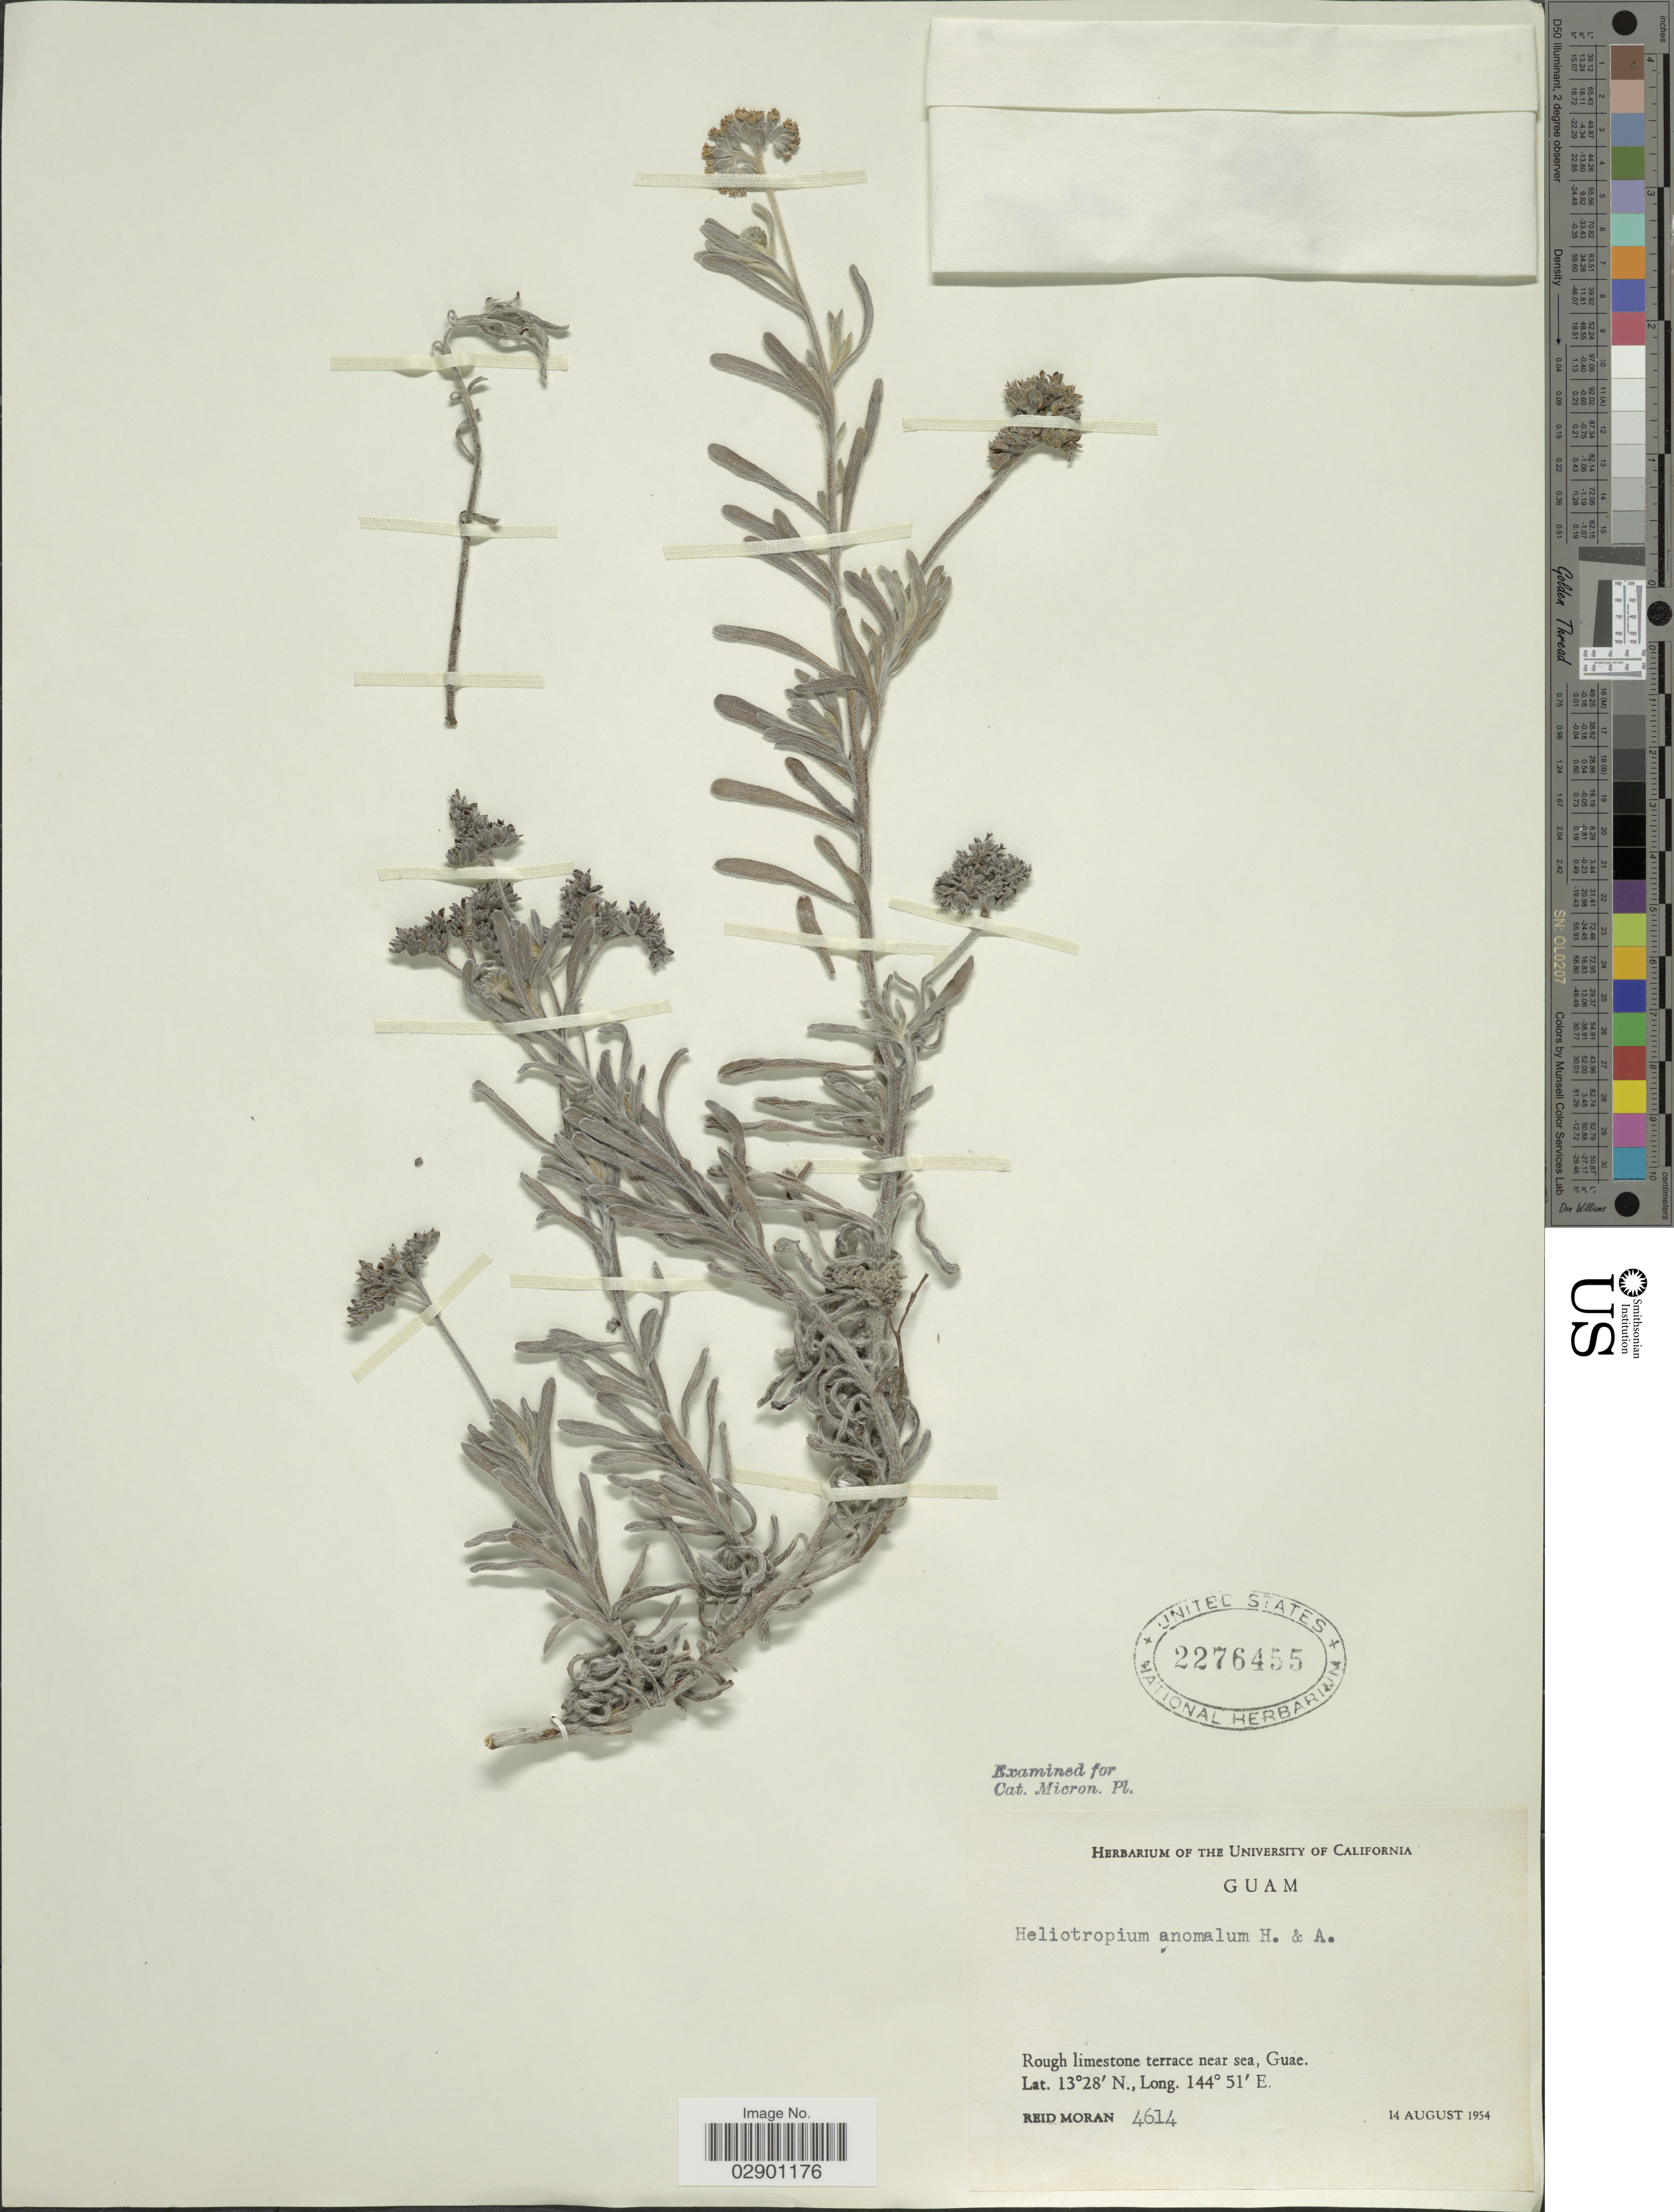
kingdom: Plantae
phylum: Tracheophyta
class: Magnoliopsida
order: Boraginales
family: Heliotropiaceae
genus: Heliotropium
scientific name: Heliotropium anomalum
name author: Hook. & Arn.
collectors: R. Moran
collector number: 4614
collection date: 1954-08-14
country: Guam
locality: Rough limestone terrace near sea, Guae.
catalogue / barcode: US 2276455